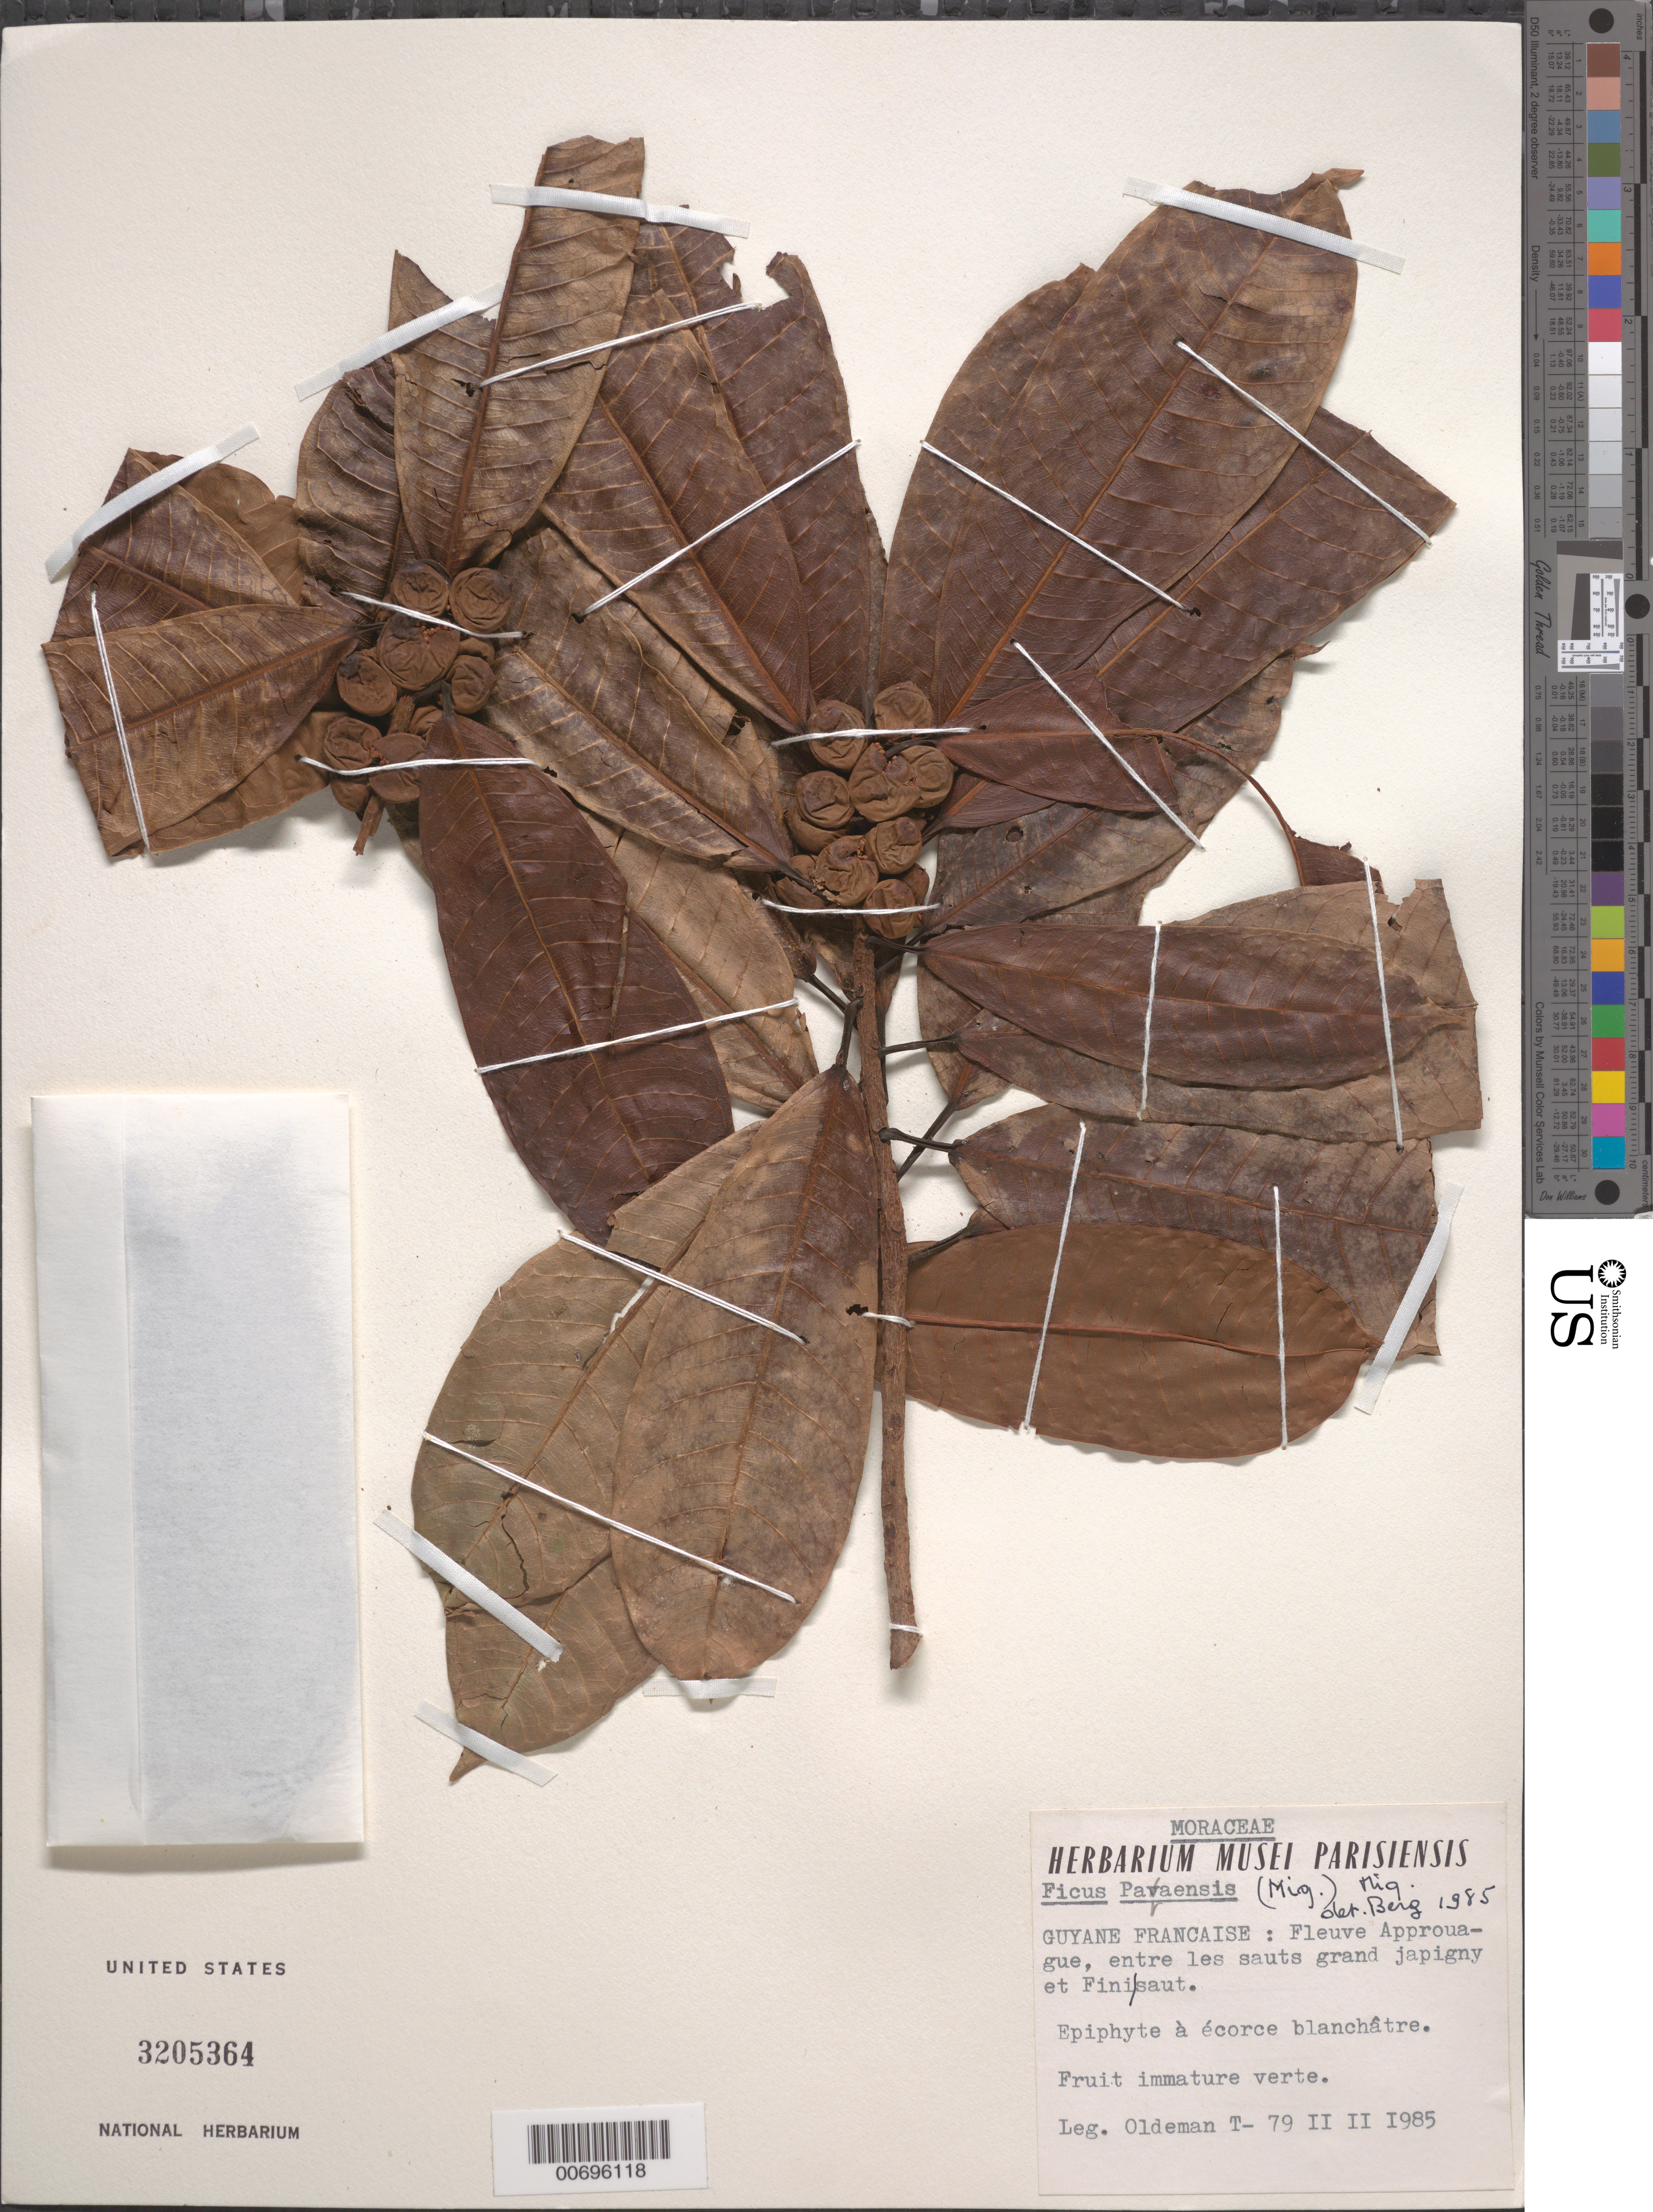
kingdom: Plantae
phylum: Tracheophyta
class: Magnoliopsida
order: Rosales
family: Moraceae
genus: Ficus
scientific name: Ficus paraensis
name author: (Miq.) Miq.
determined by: Berg, C. C.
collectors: R. Oldeman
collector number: T 79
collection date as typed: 2-Feb-85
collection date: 1985-02-02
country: French Guiana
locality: Approuague R., entre les sauts Grand Japigny et Fini saut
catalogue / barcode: US 3205364